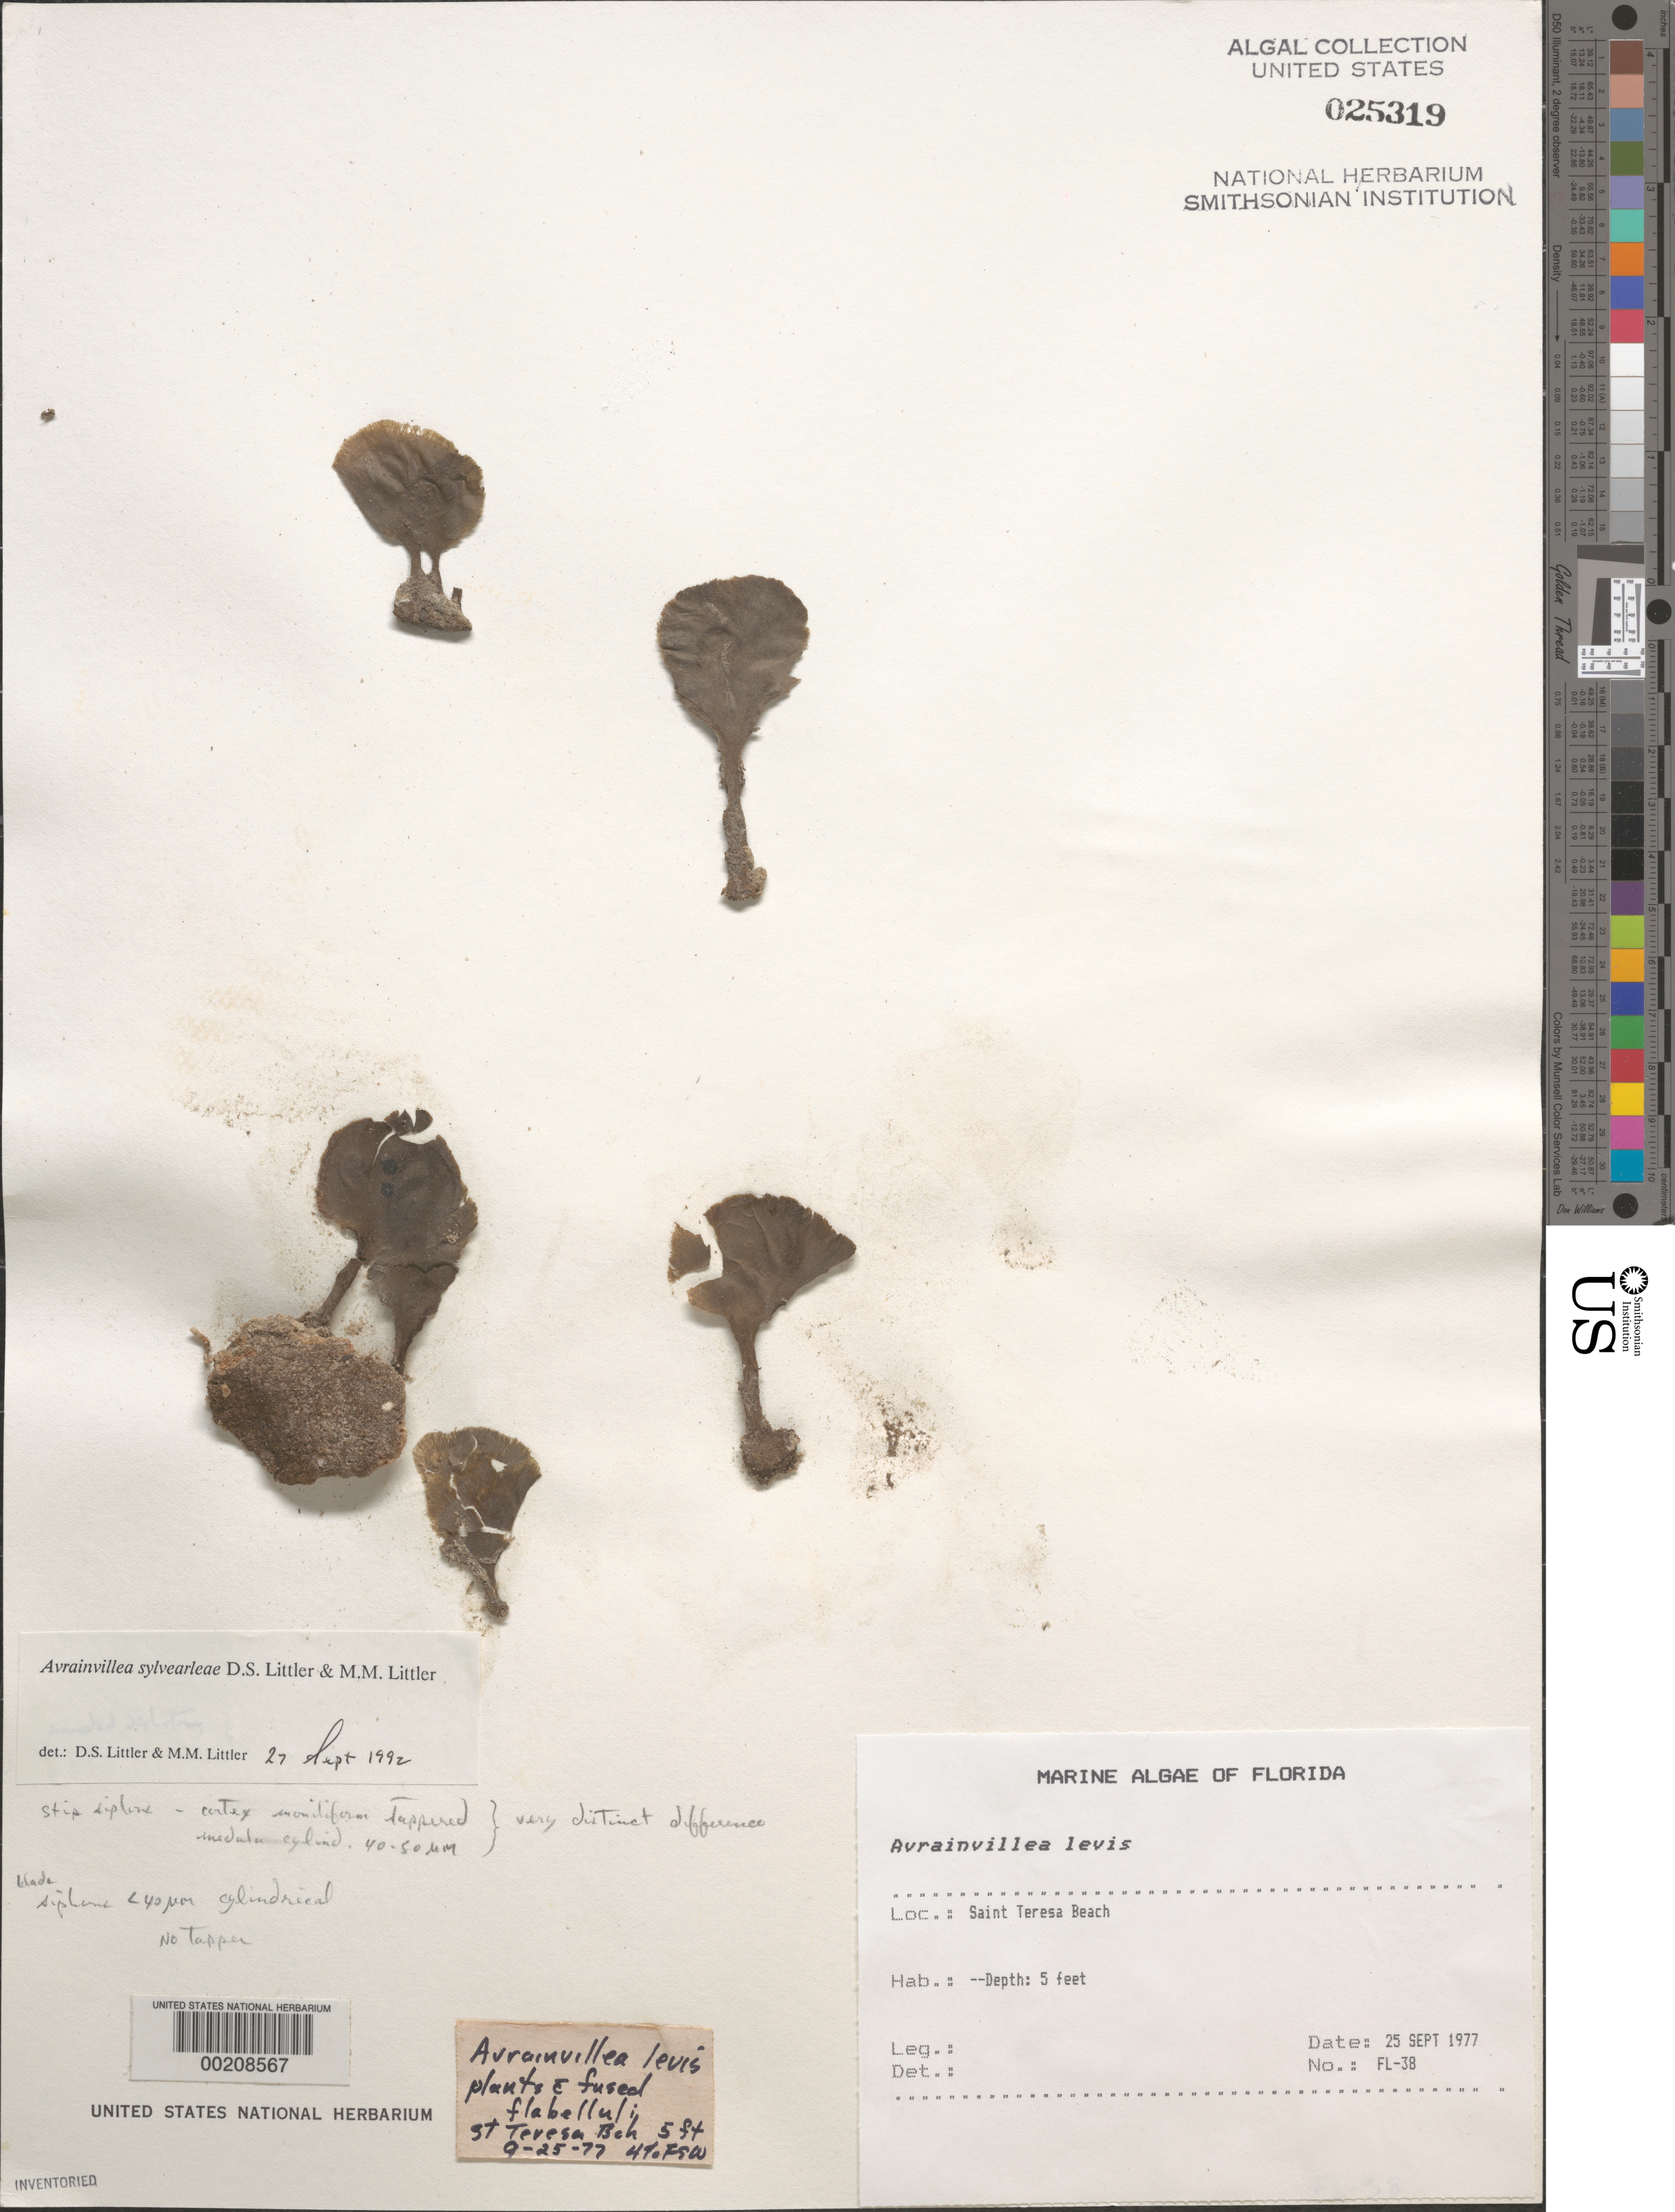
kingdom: Plantae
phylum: Chlorophyta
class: Ulvophyceae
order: Bryopsidales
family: Dichotomosiphonaceae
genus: Avrainvillea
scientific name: Avrainvillea sylvearleae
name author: D.S. Littler & Littler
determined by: Littler, D. S.; Littler, M. M.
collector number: FL-38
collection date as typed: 25 Sep 1977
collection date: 1977-09-25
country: United States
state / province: Florida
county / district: Franklin County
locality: Saint Teresa Beach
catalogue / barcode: US 25319